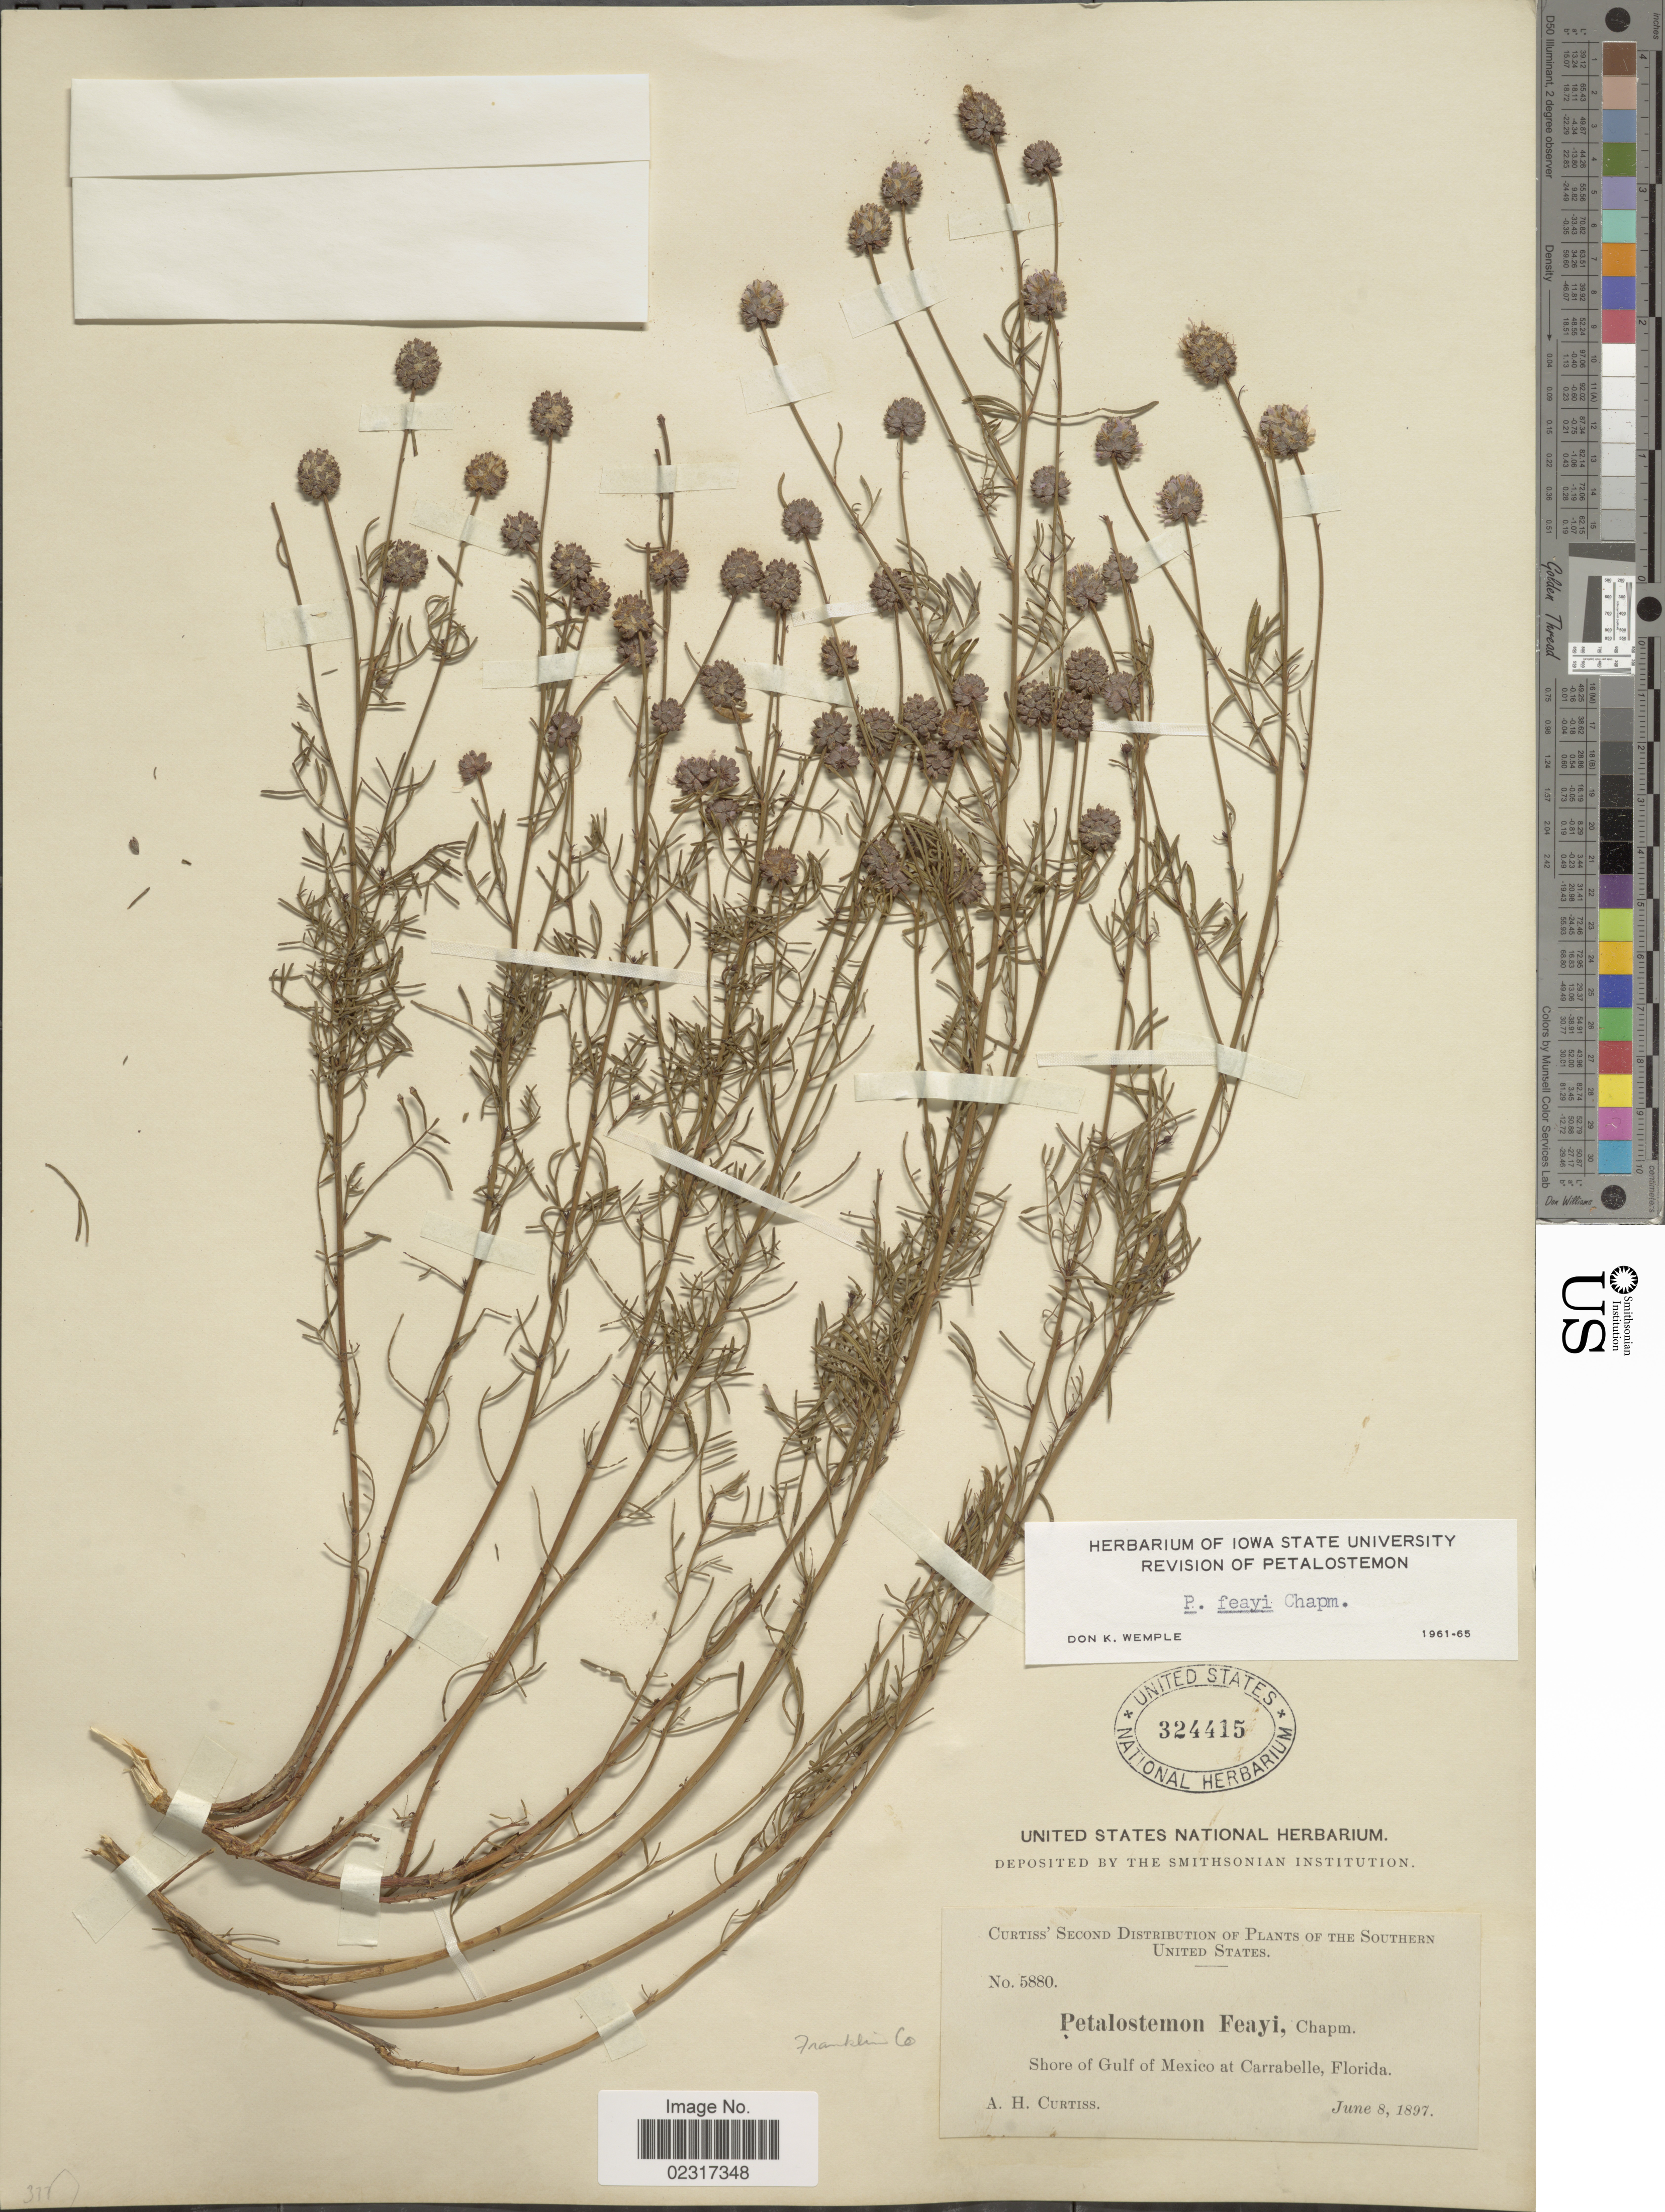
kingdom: Plantae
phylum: Tracheophyta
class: Magnoliopsida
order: Fabales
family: Fabaceae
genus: Dalea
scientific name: Dalea feayi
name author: (Chapm.) Barneby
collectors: A. H. Curtiss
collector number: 5880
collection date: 1897-06-08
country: United States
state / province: Florida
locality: Shore of Gulf of Mexico at Carrabelle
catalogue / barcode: US 324415